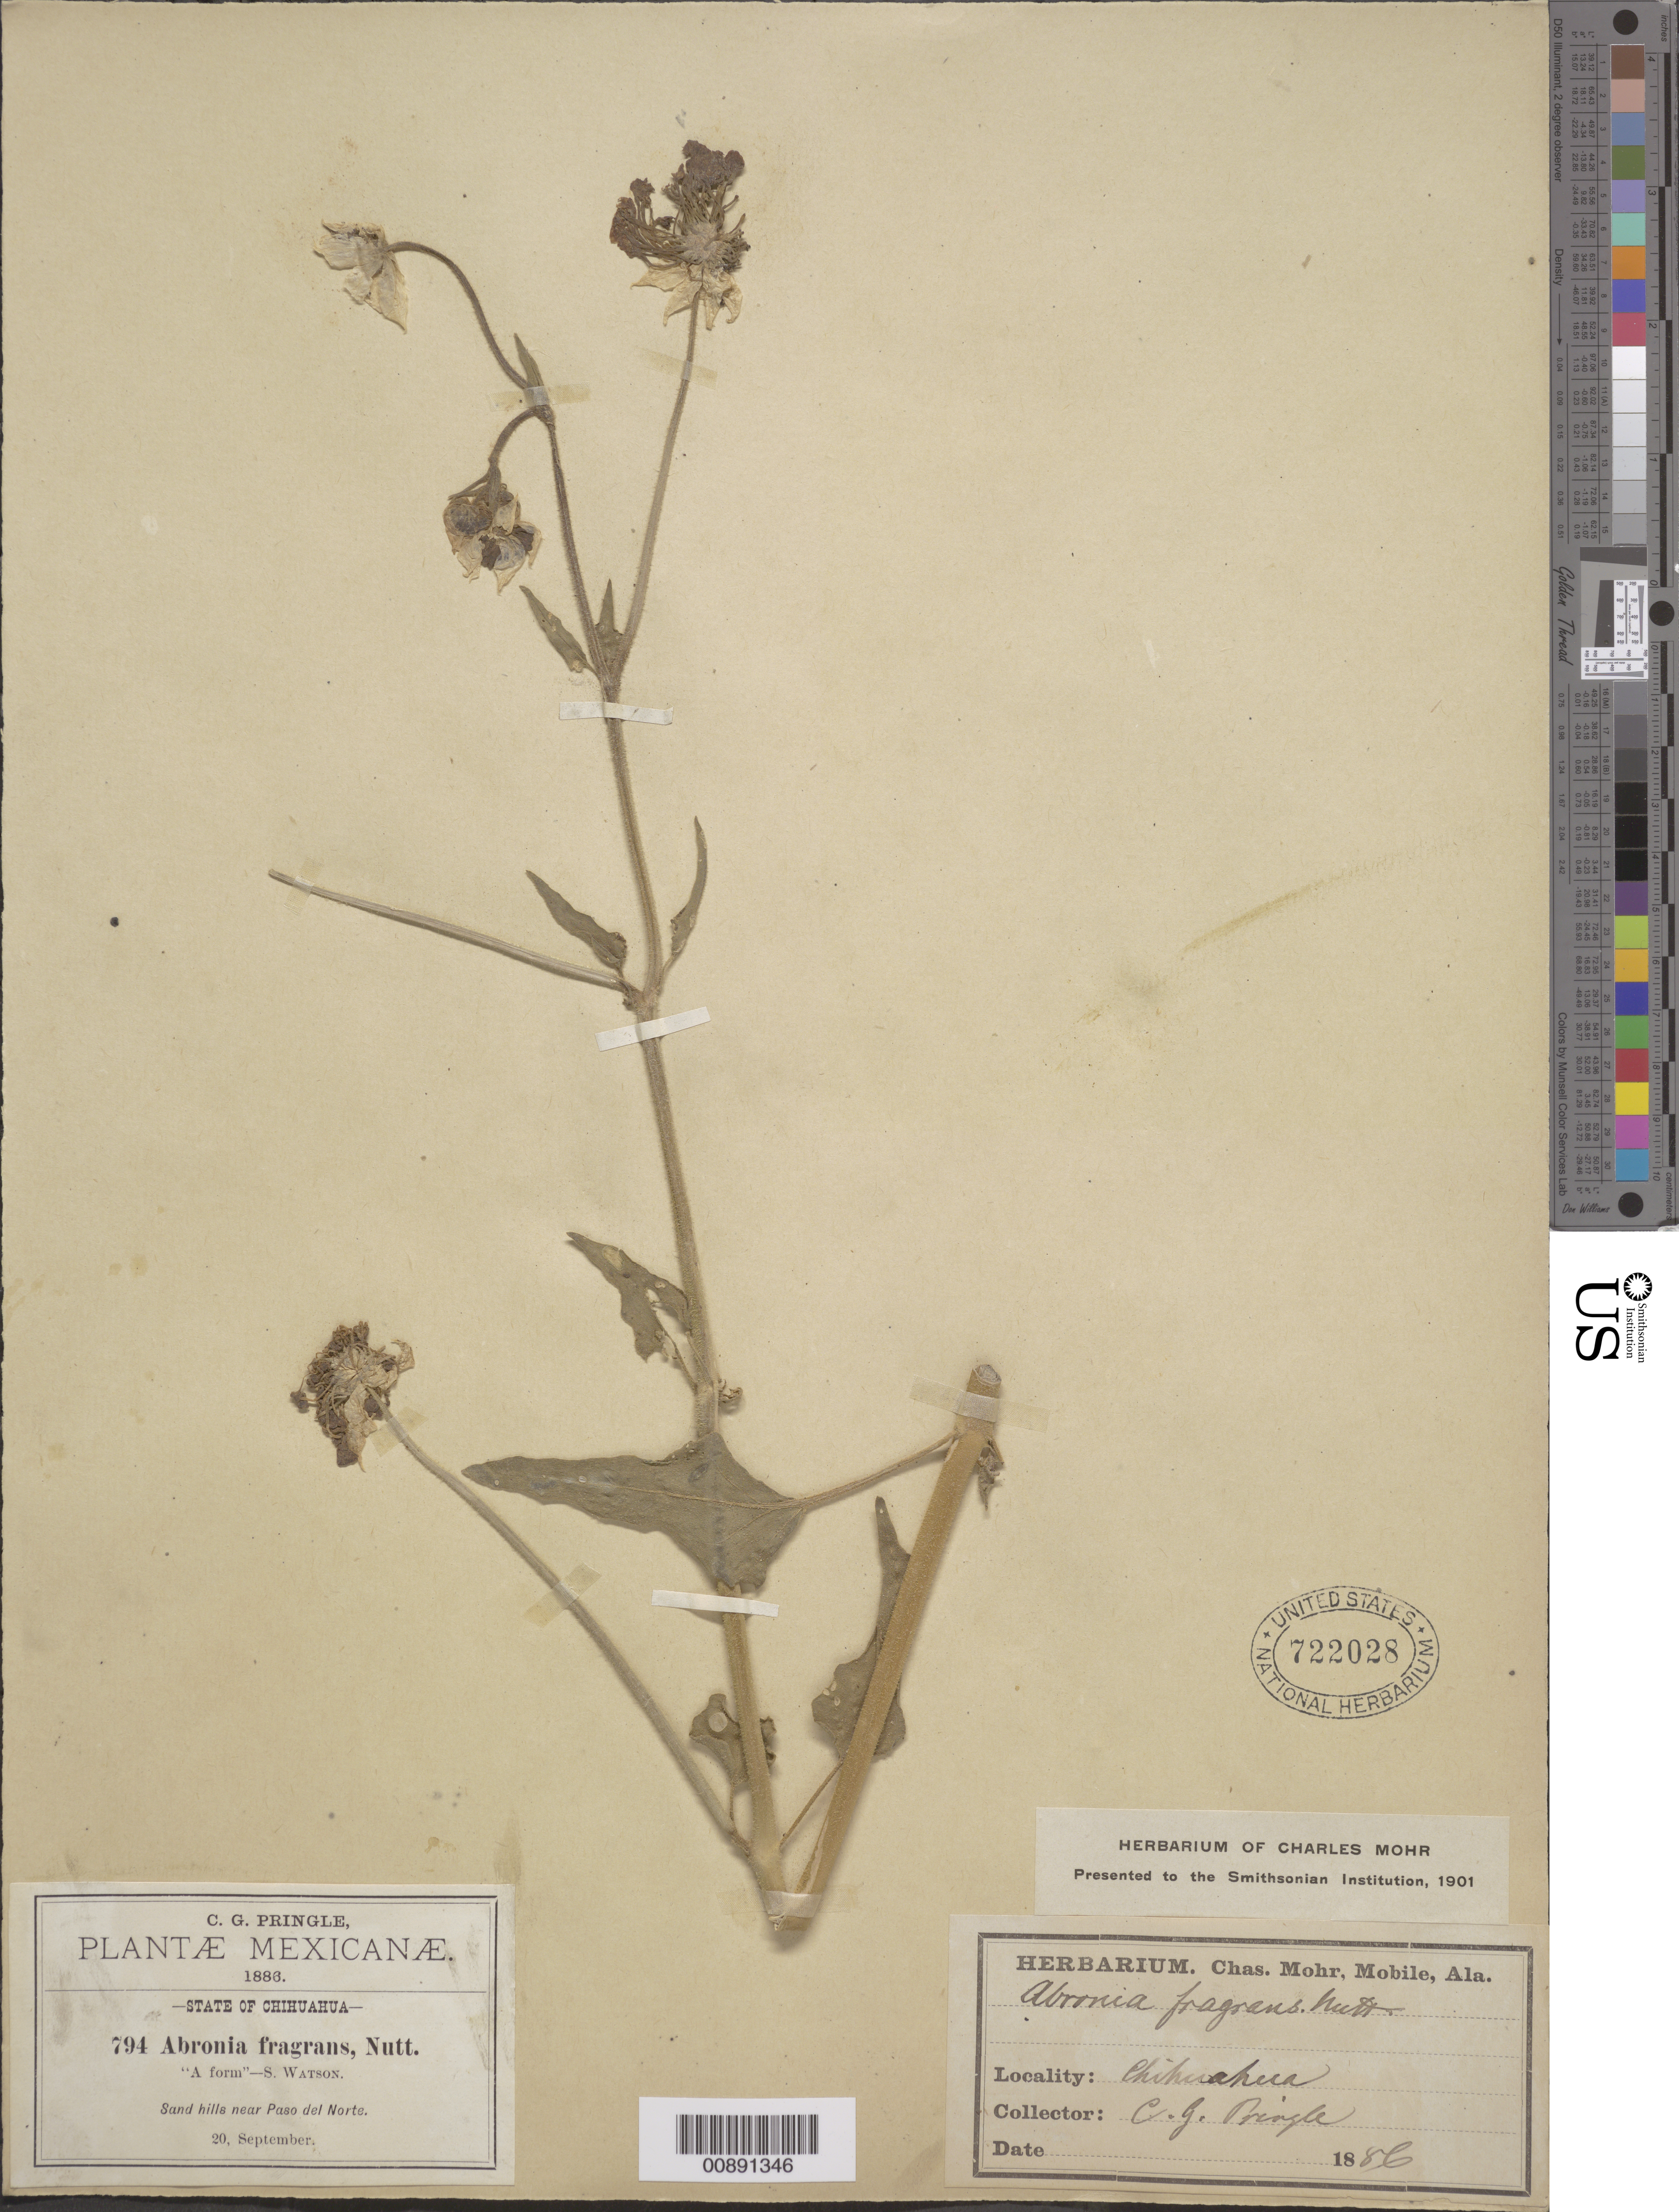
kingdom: Plantae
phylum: Tracheophyta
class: Magnoliopsida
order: Caryophyllales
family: Nyctaginaceae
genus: Abronia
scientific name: Abronia fragrans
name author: Nutt. ex Hook.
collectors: C. G. Pringle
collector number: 794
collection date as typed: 20 Sep 1886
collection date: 1886-09-20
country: Mexico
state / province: Chihuahua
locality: Near Paso del Norte, Chihuahua.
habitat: Sand hills.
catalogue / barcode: US 722028